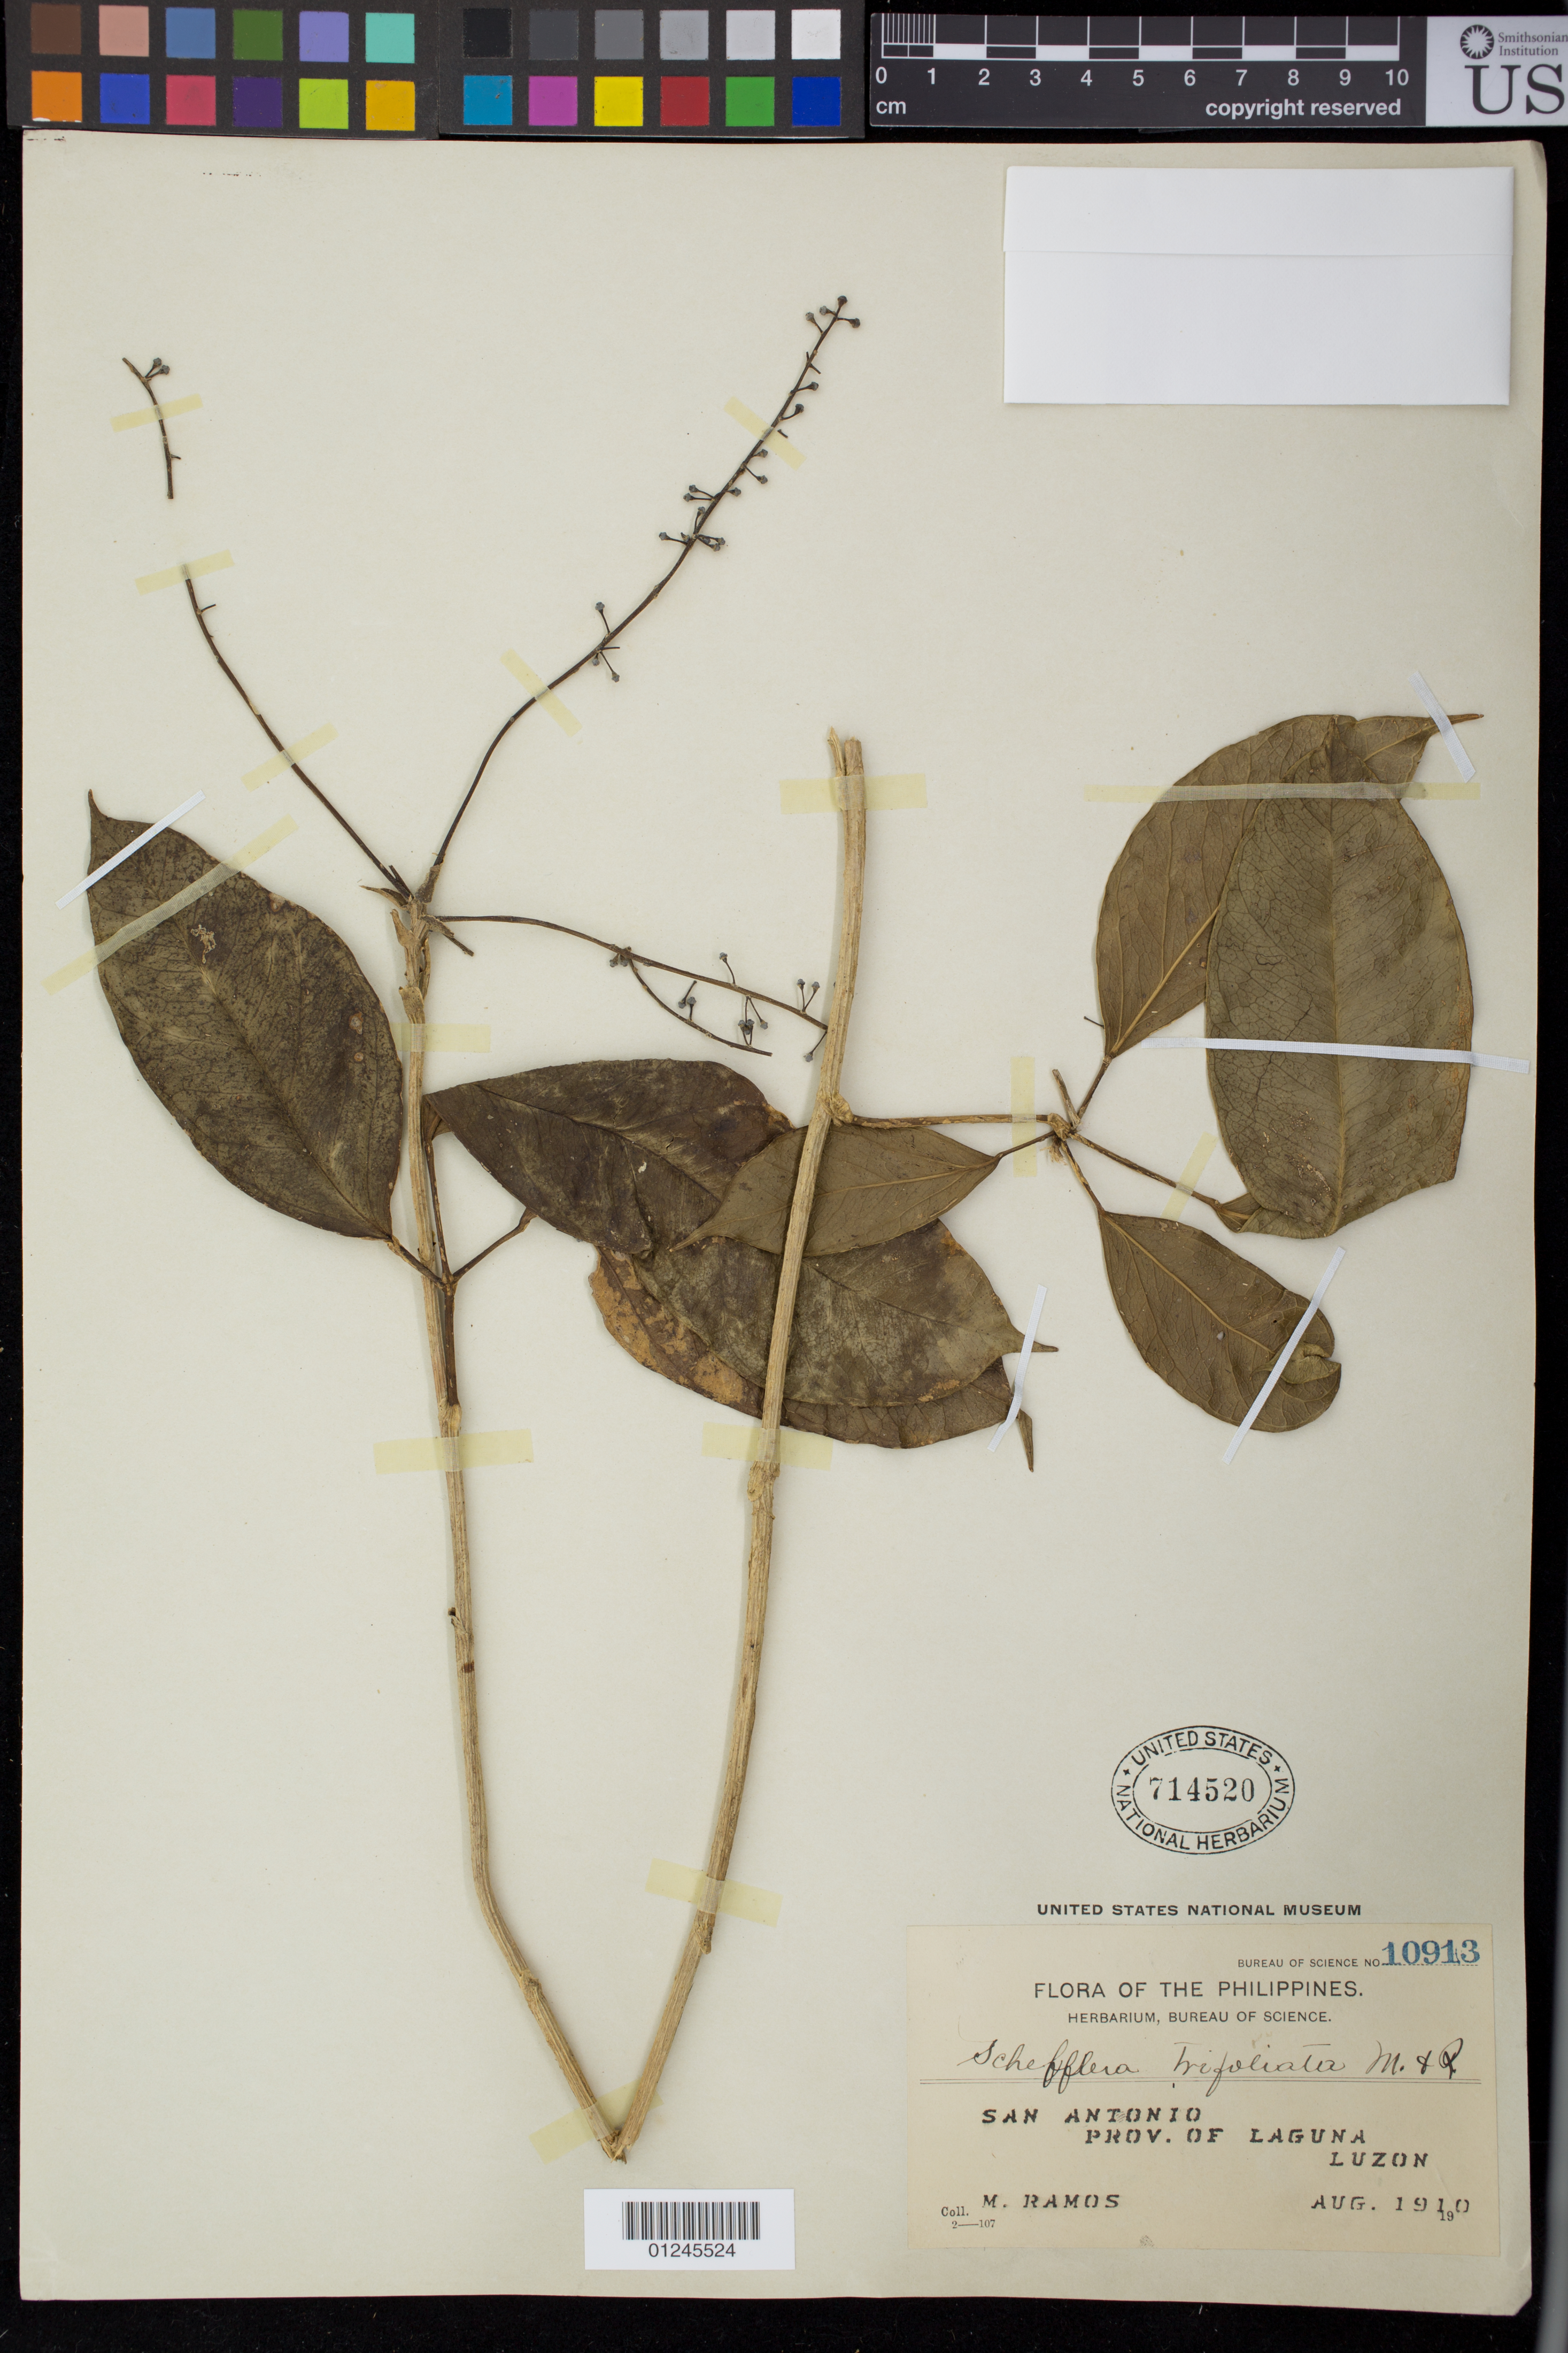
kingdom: Plantae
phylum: Tracheophyta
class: Magnoliopsida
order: Apiales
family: Araliaceae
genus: Schefflera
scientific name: Schefflera trifoliata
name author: Merr. & Rolfe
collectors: M. Ramos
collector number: Bur. Sci. 10913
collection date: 1910-08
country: Philippines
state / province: Calabarzon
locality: San Antonio, Province of Laguna, Luzon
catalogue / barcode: US 714520